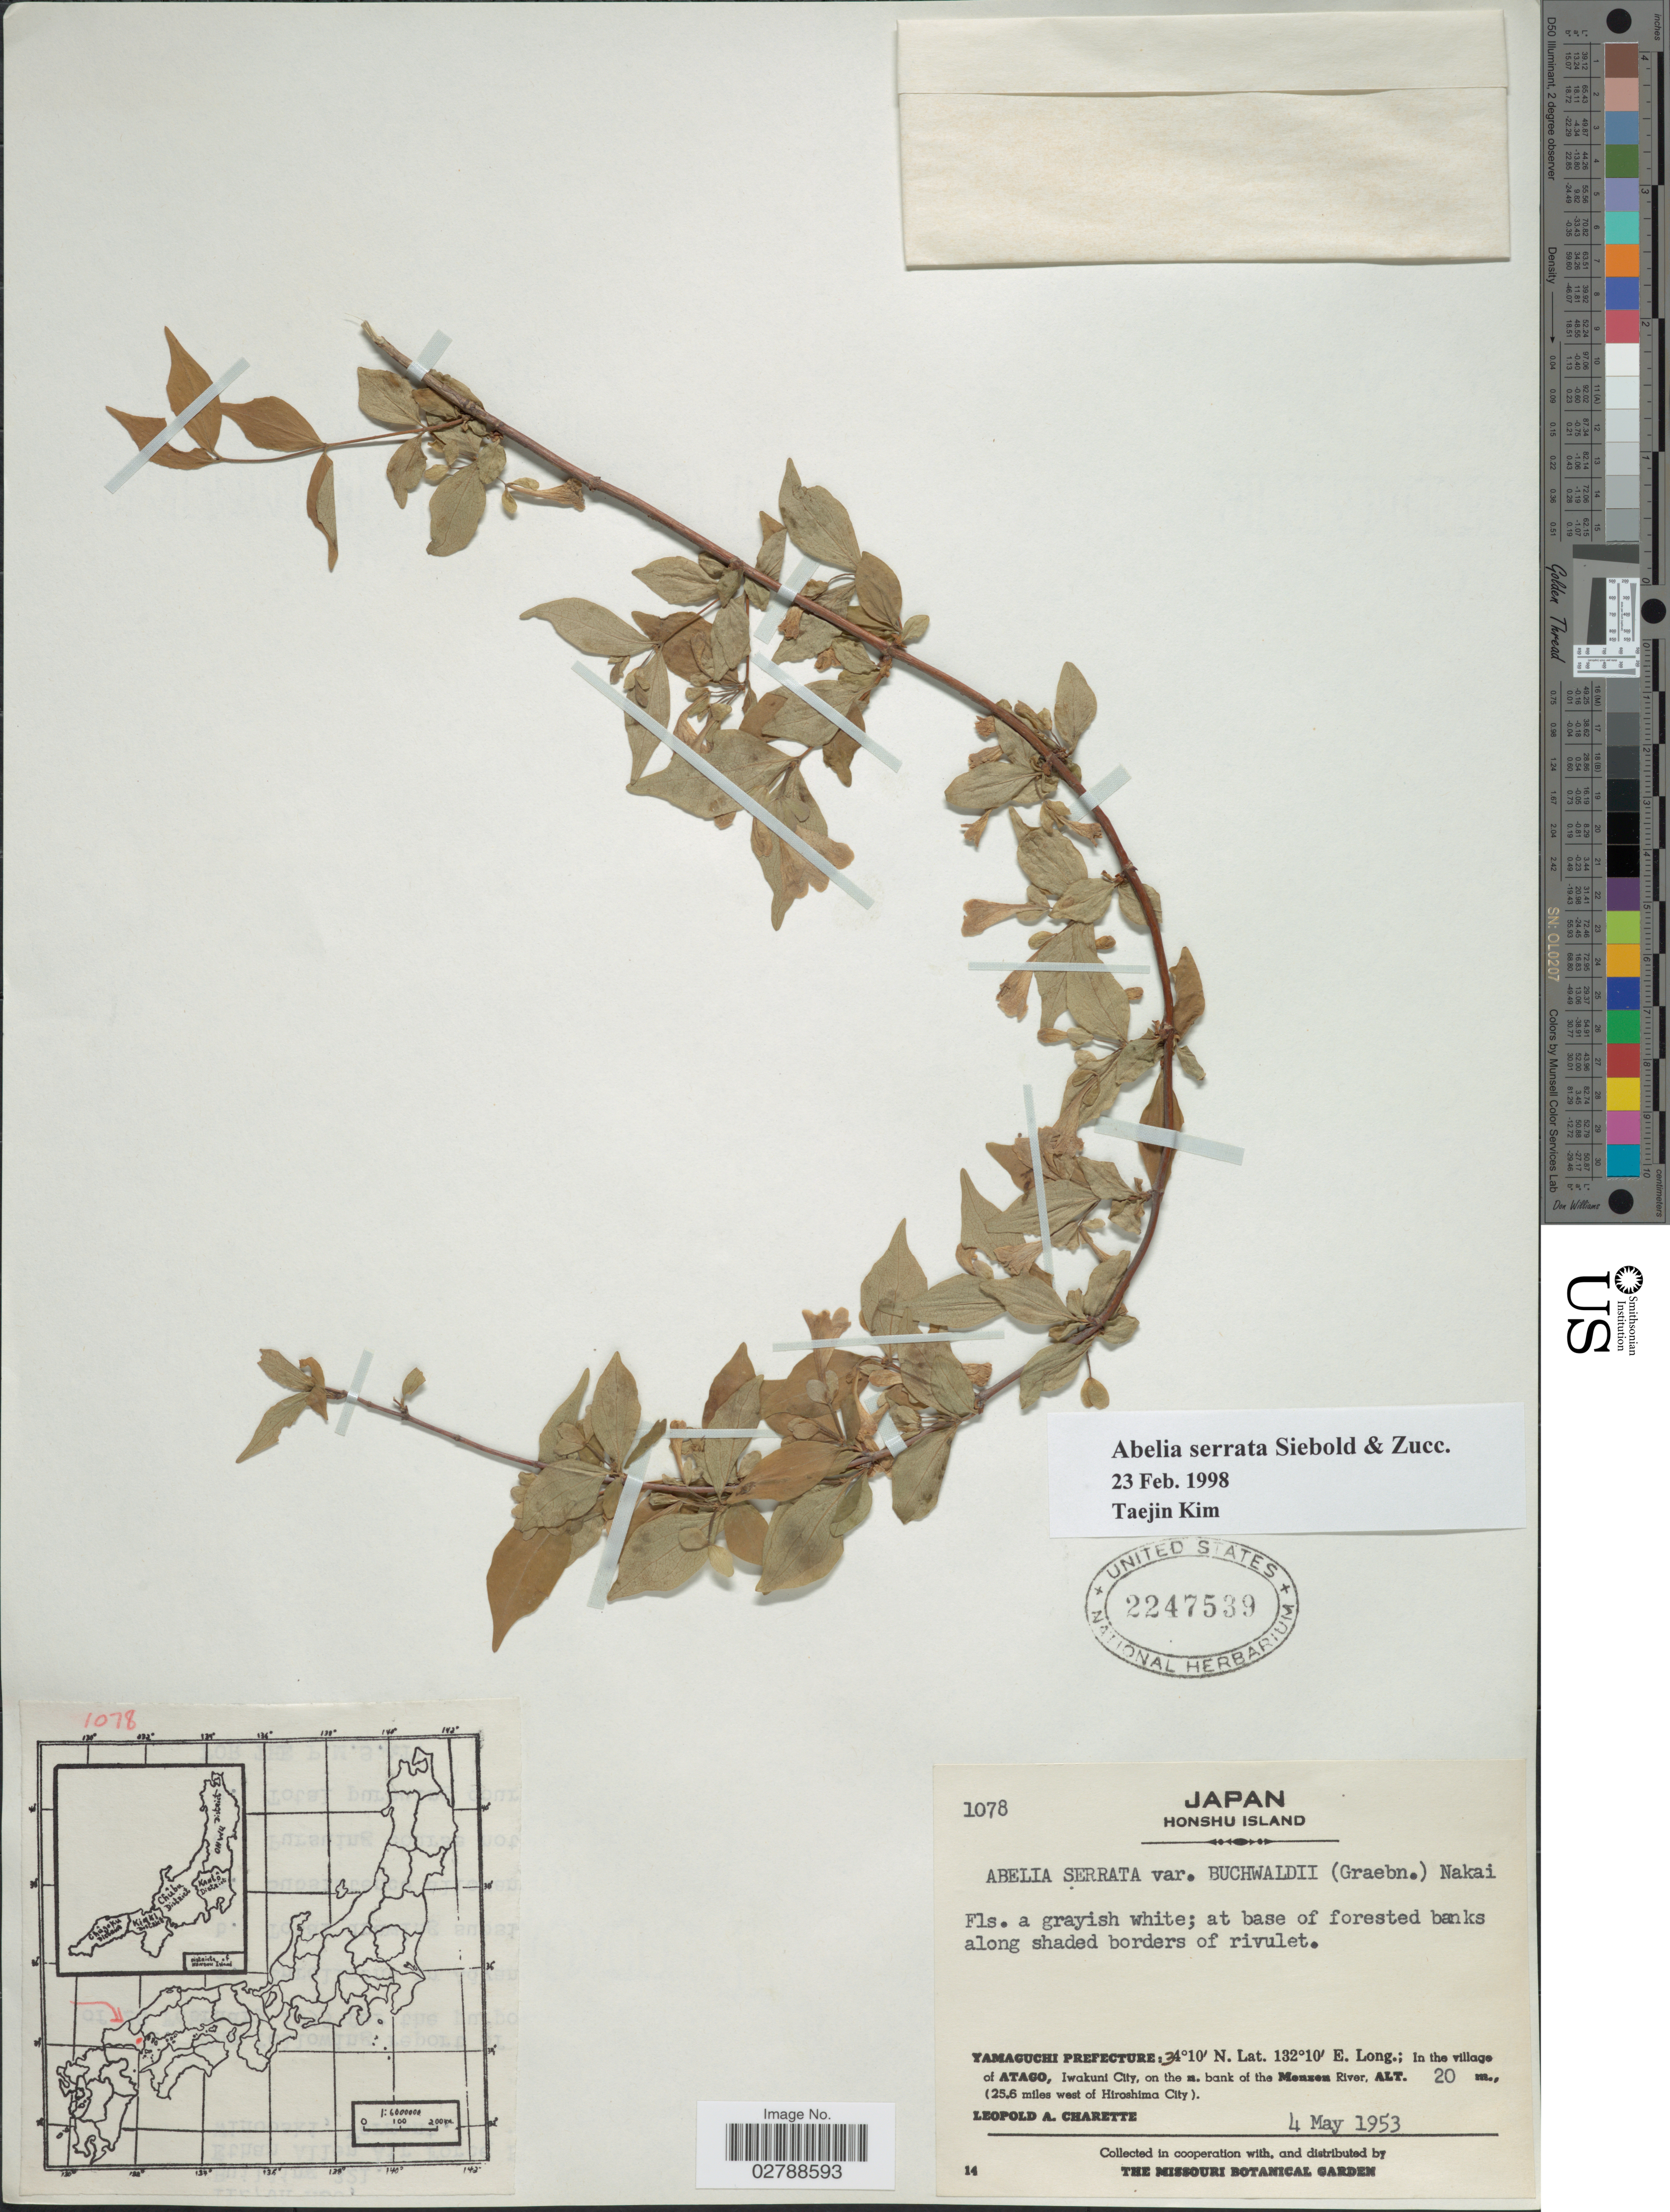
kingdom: Plantae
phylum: Tracheophyta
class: Magnoliopsida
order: Dipsacales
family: Caprifoliaceae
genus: Abelia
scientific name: Abelia serrata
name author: Siebold & Zucc.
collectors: L. A. Charette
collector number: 1078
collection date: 1953-05-04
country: Japan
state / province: Yamaguti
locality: Honshu Island. Yamaguchi Prefecture; In the village of Atago, Iwakuni City, on the n. bank of the Menzen River (25.6 miles west of Hiroshima City).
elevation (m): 20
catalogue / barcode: US 2247539